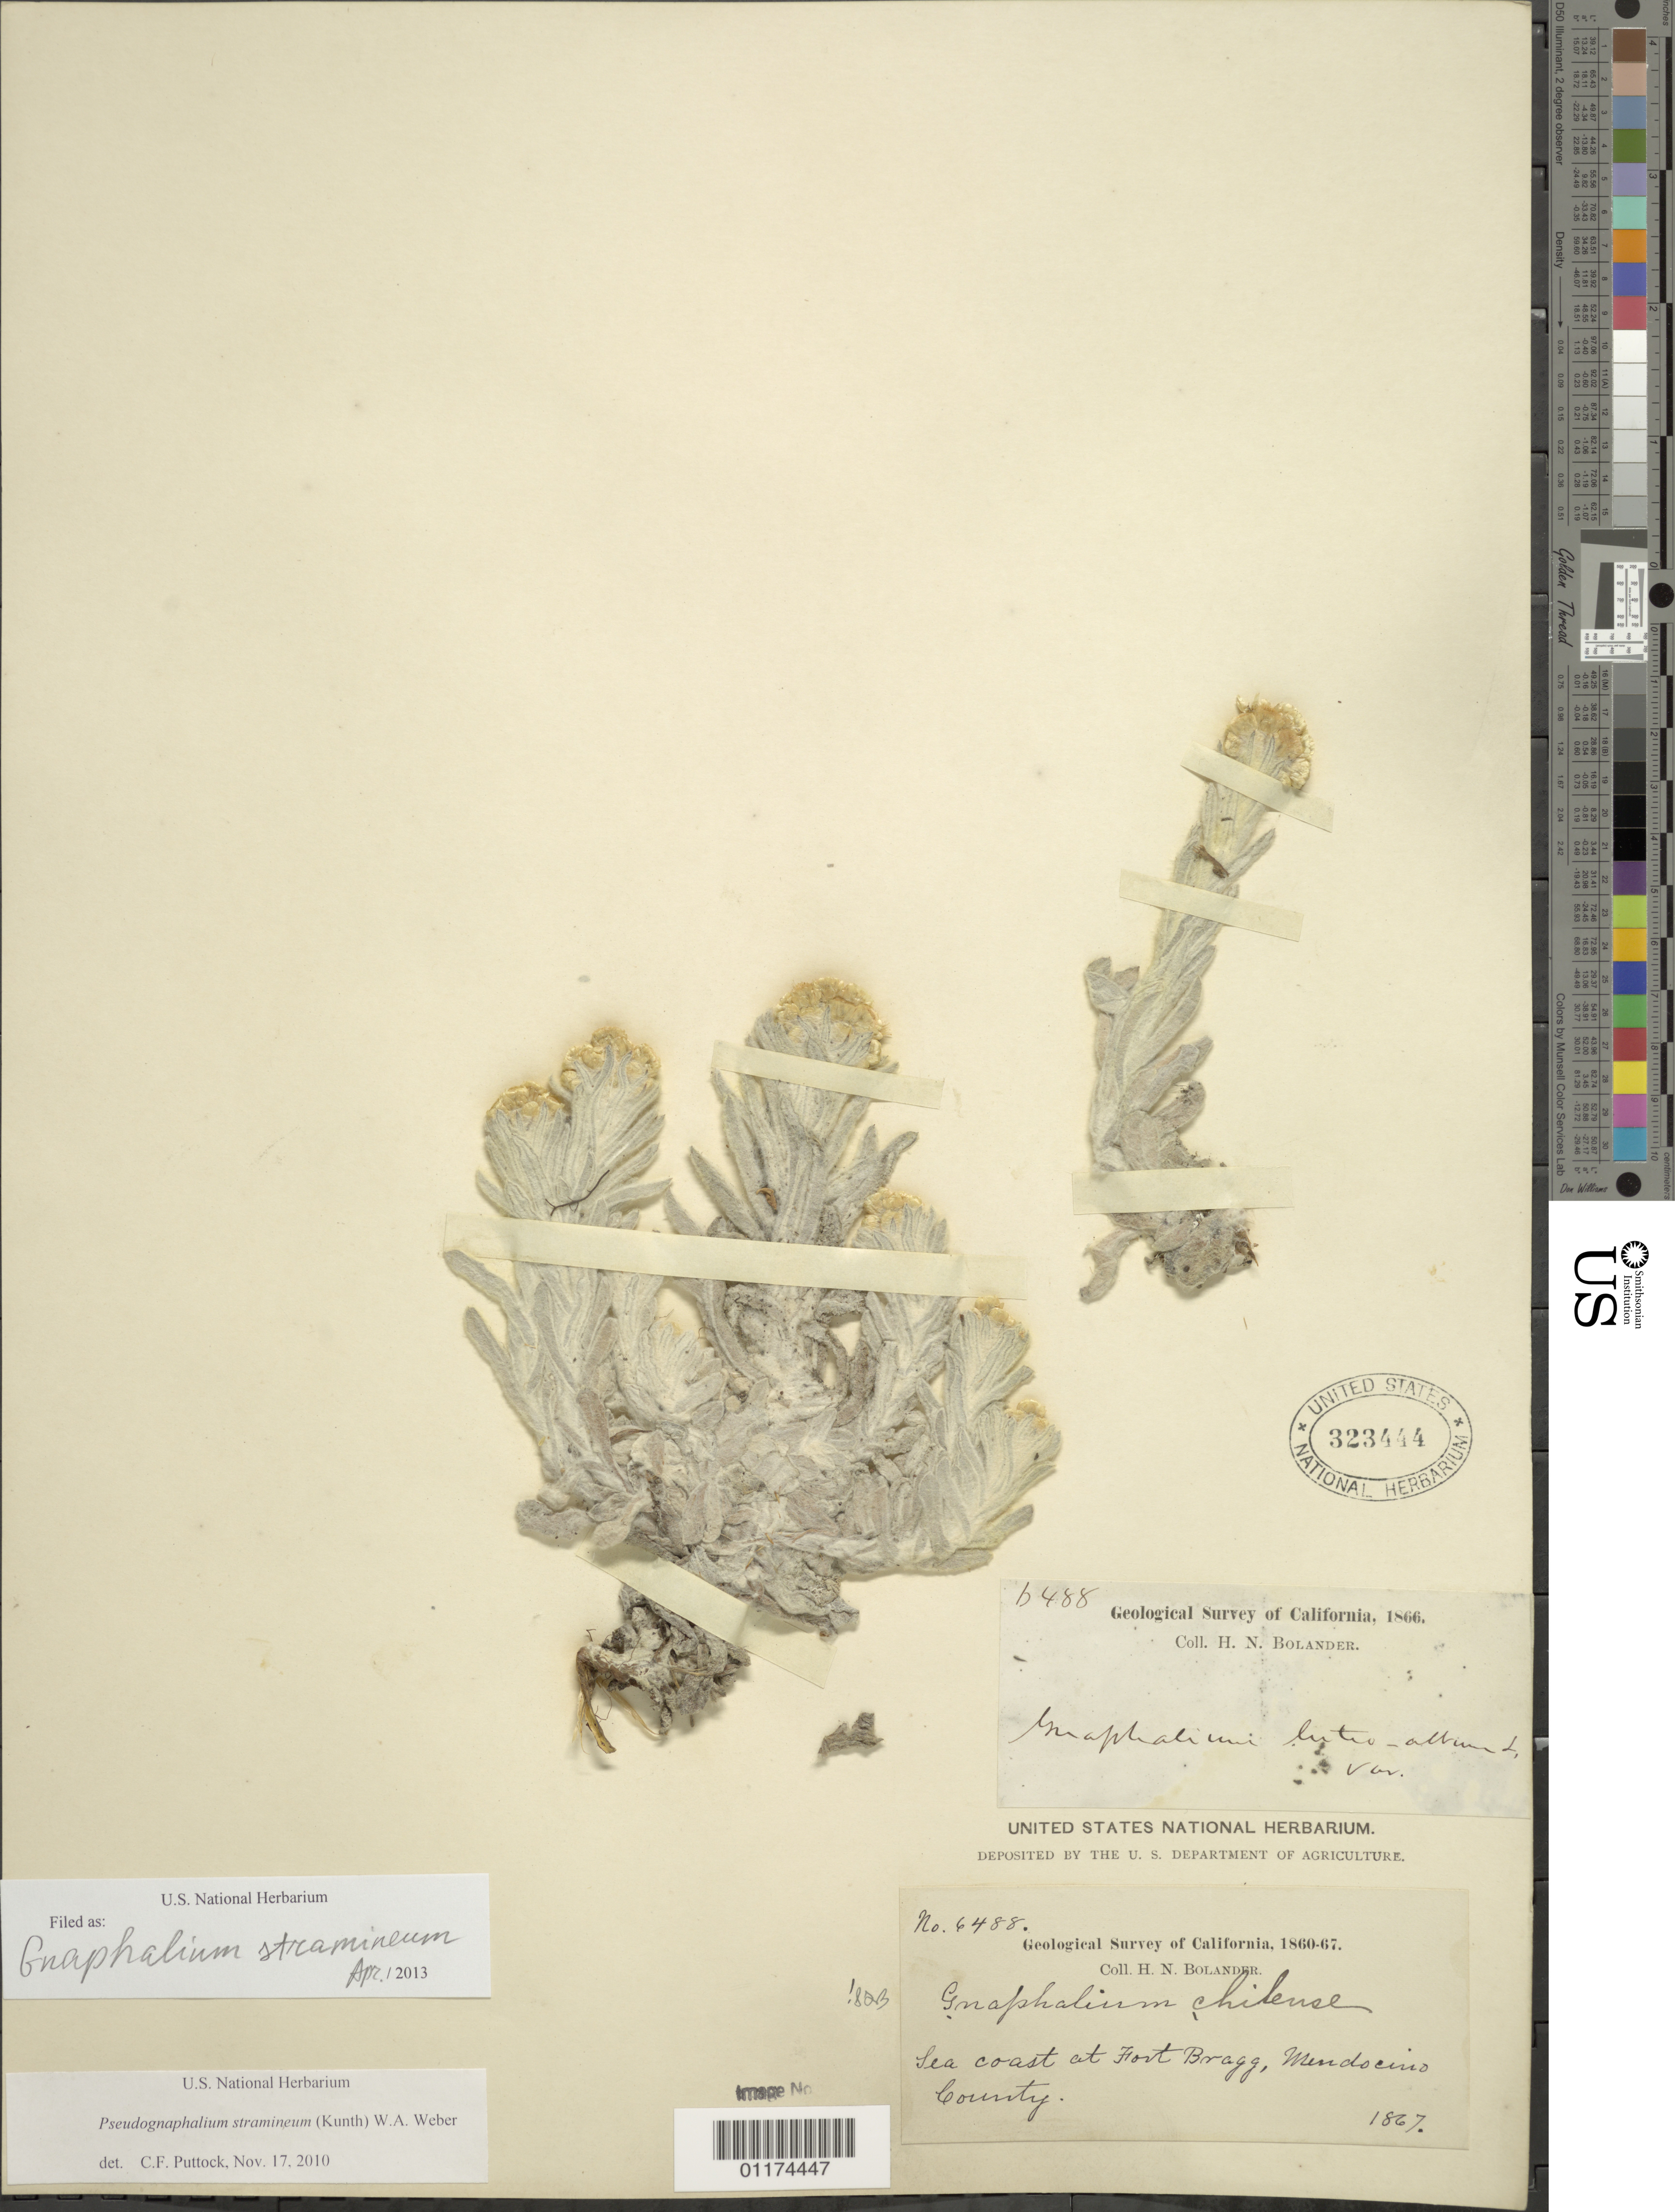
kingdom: Plantae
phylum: Tracheophyta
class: Magnoliopsida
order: Asterales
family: Asteraceae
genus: Pseudognaphalium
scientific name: Pseudognaphalium stramineum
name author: (Kunth) Anderb.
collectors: H. Bolander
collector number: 6488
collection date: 1867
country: United States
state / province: California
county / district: Mendocino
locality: Sea coast at Fort Bragg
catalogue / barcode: US 323444